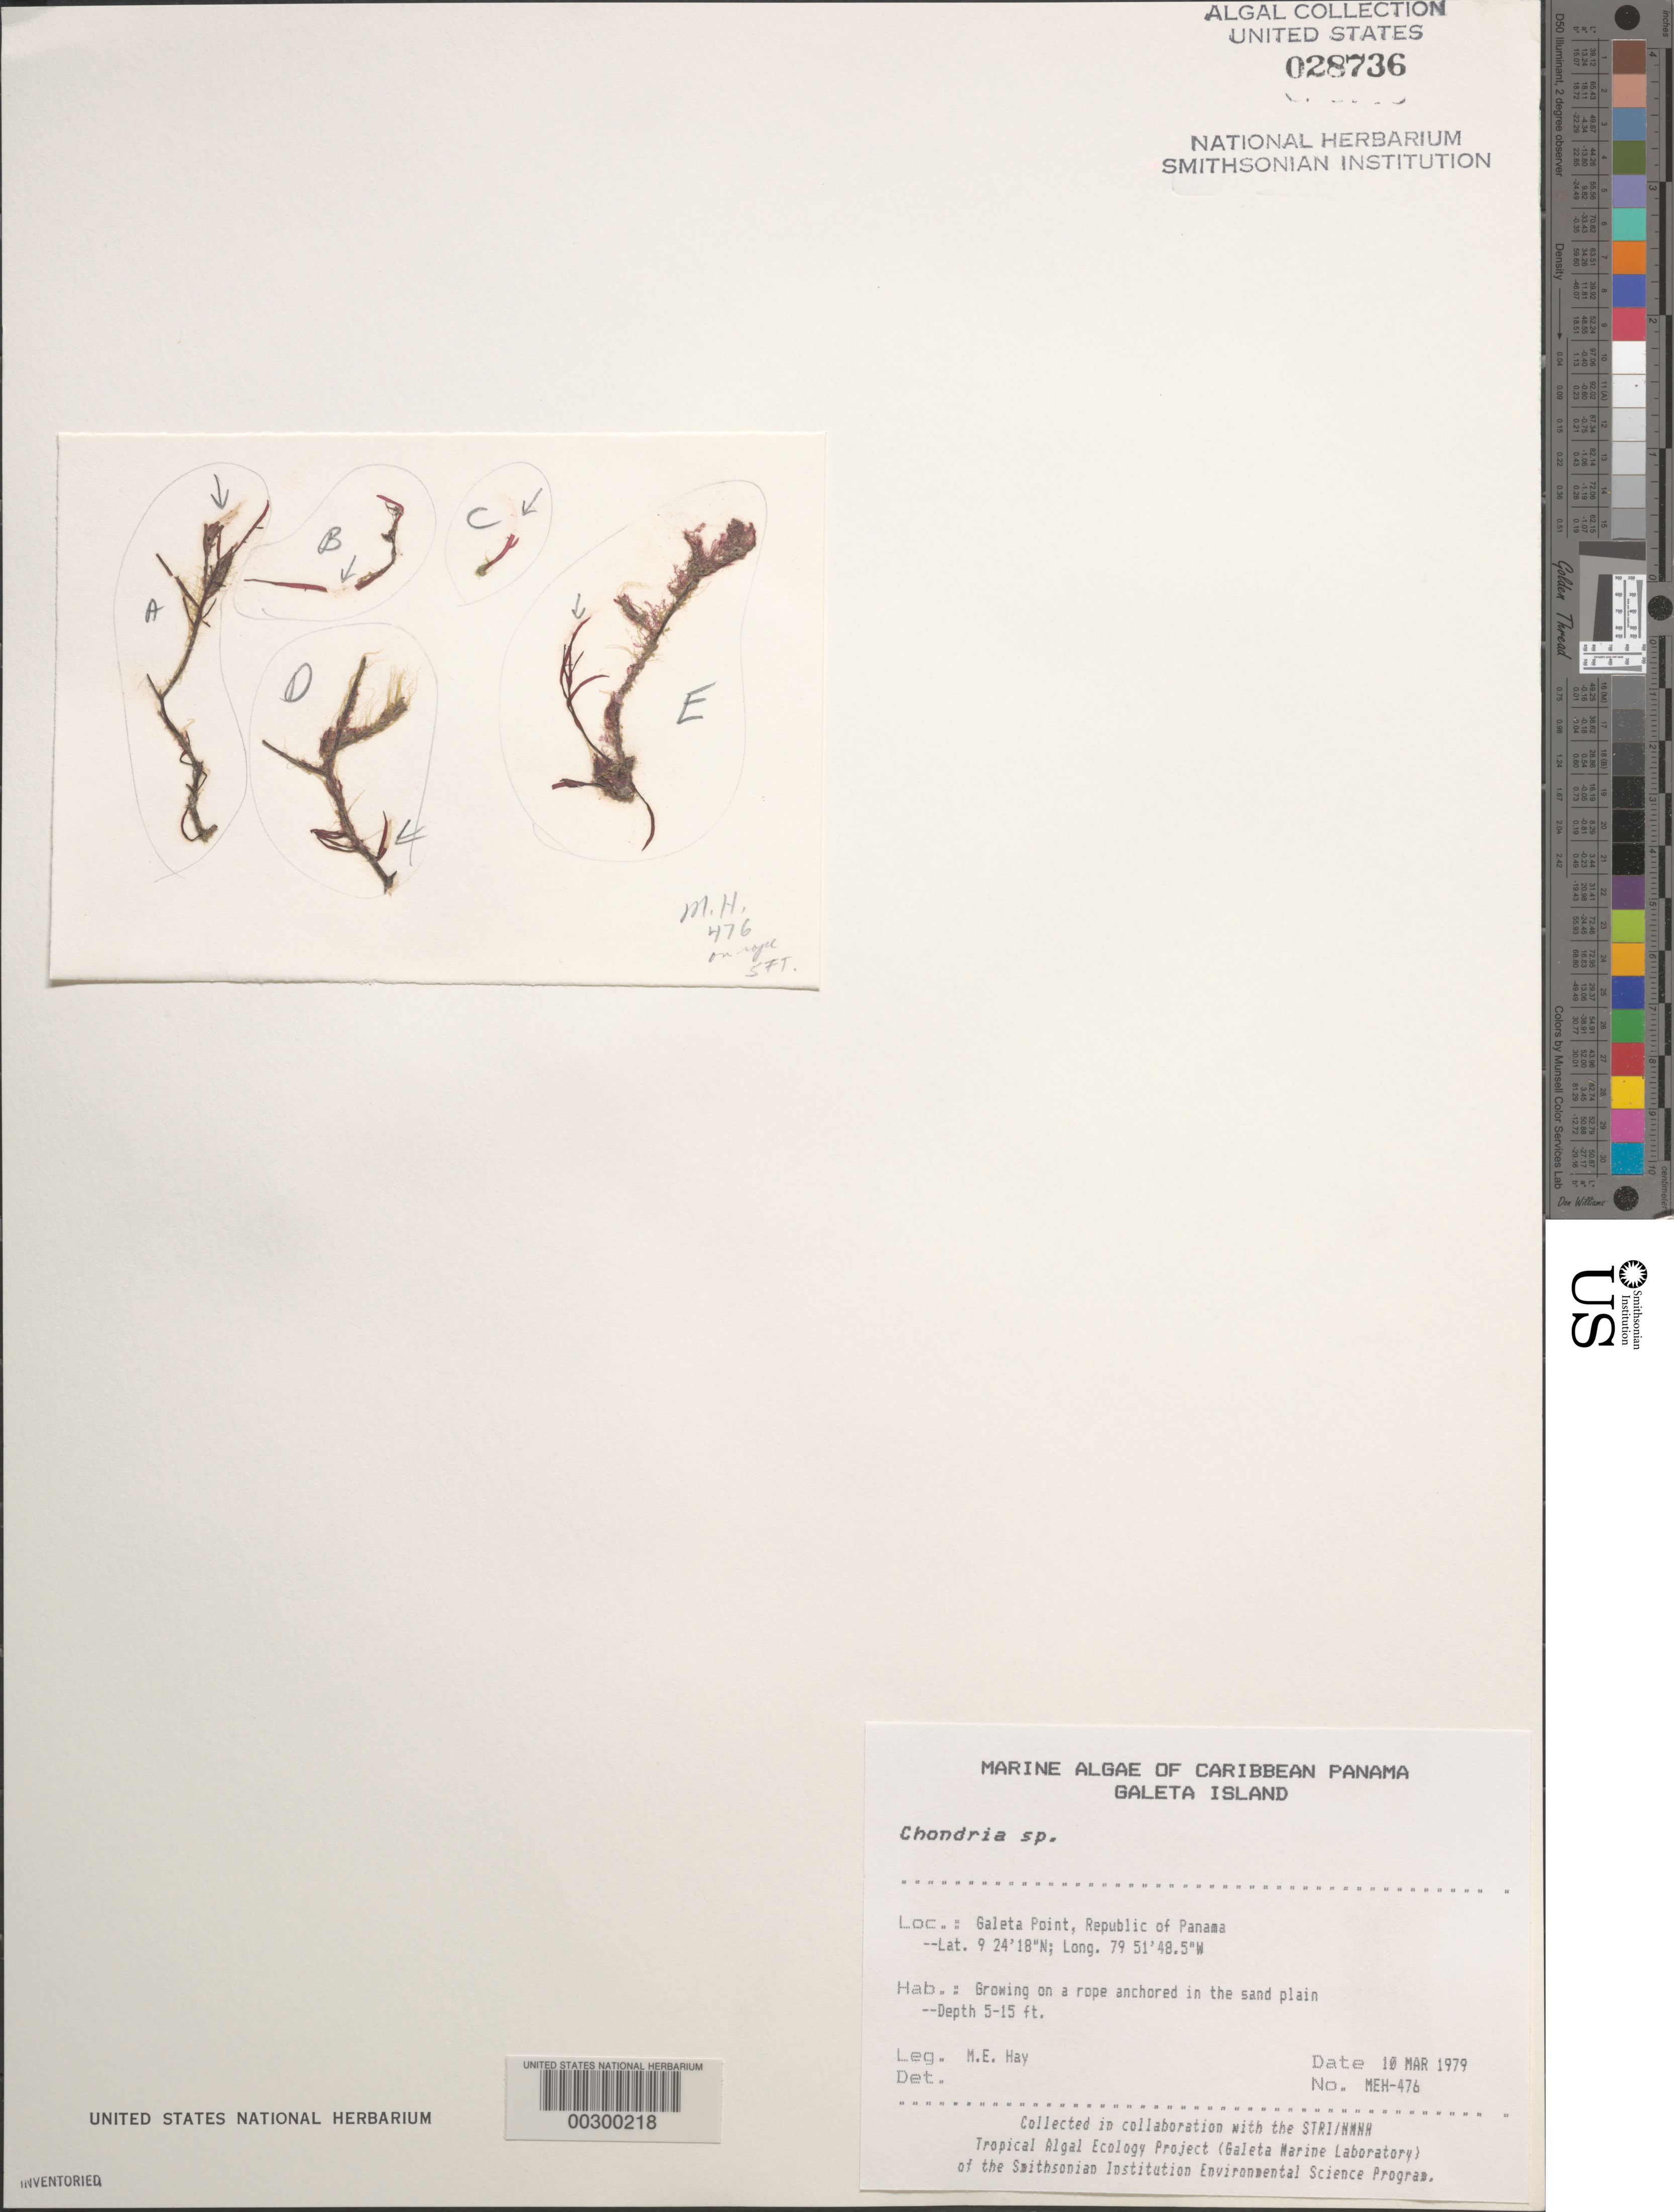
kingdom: Plantae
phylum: Rhodophyta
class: Florideophyceae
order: Ceramiales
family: Rhodomelaceae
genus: Chondria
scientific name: Chondria sp.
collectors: M. E. Hay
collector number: MEH-476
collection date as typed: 10 Mar 1979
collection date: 1979-03-10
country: Panama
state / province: Colón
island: Galeta Island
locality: Galeta Point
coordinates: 9 24' 18" N, 79 51' 48.5" W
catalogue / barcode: US 28736